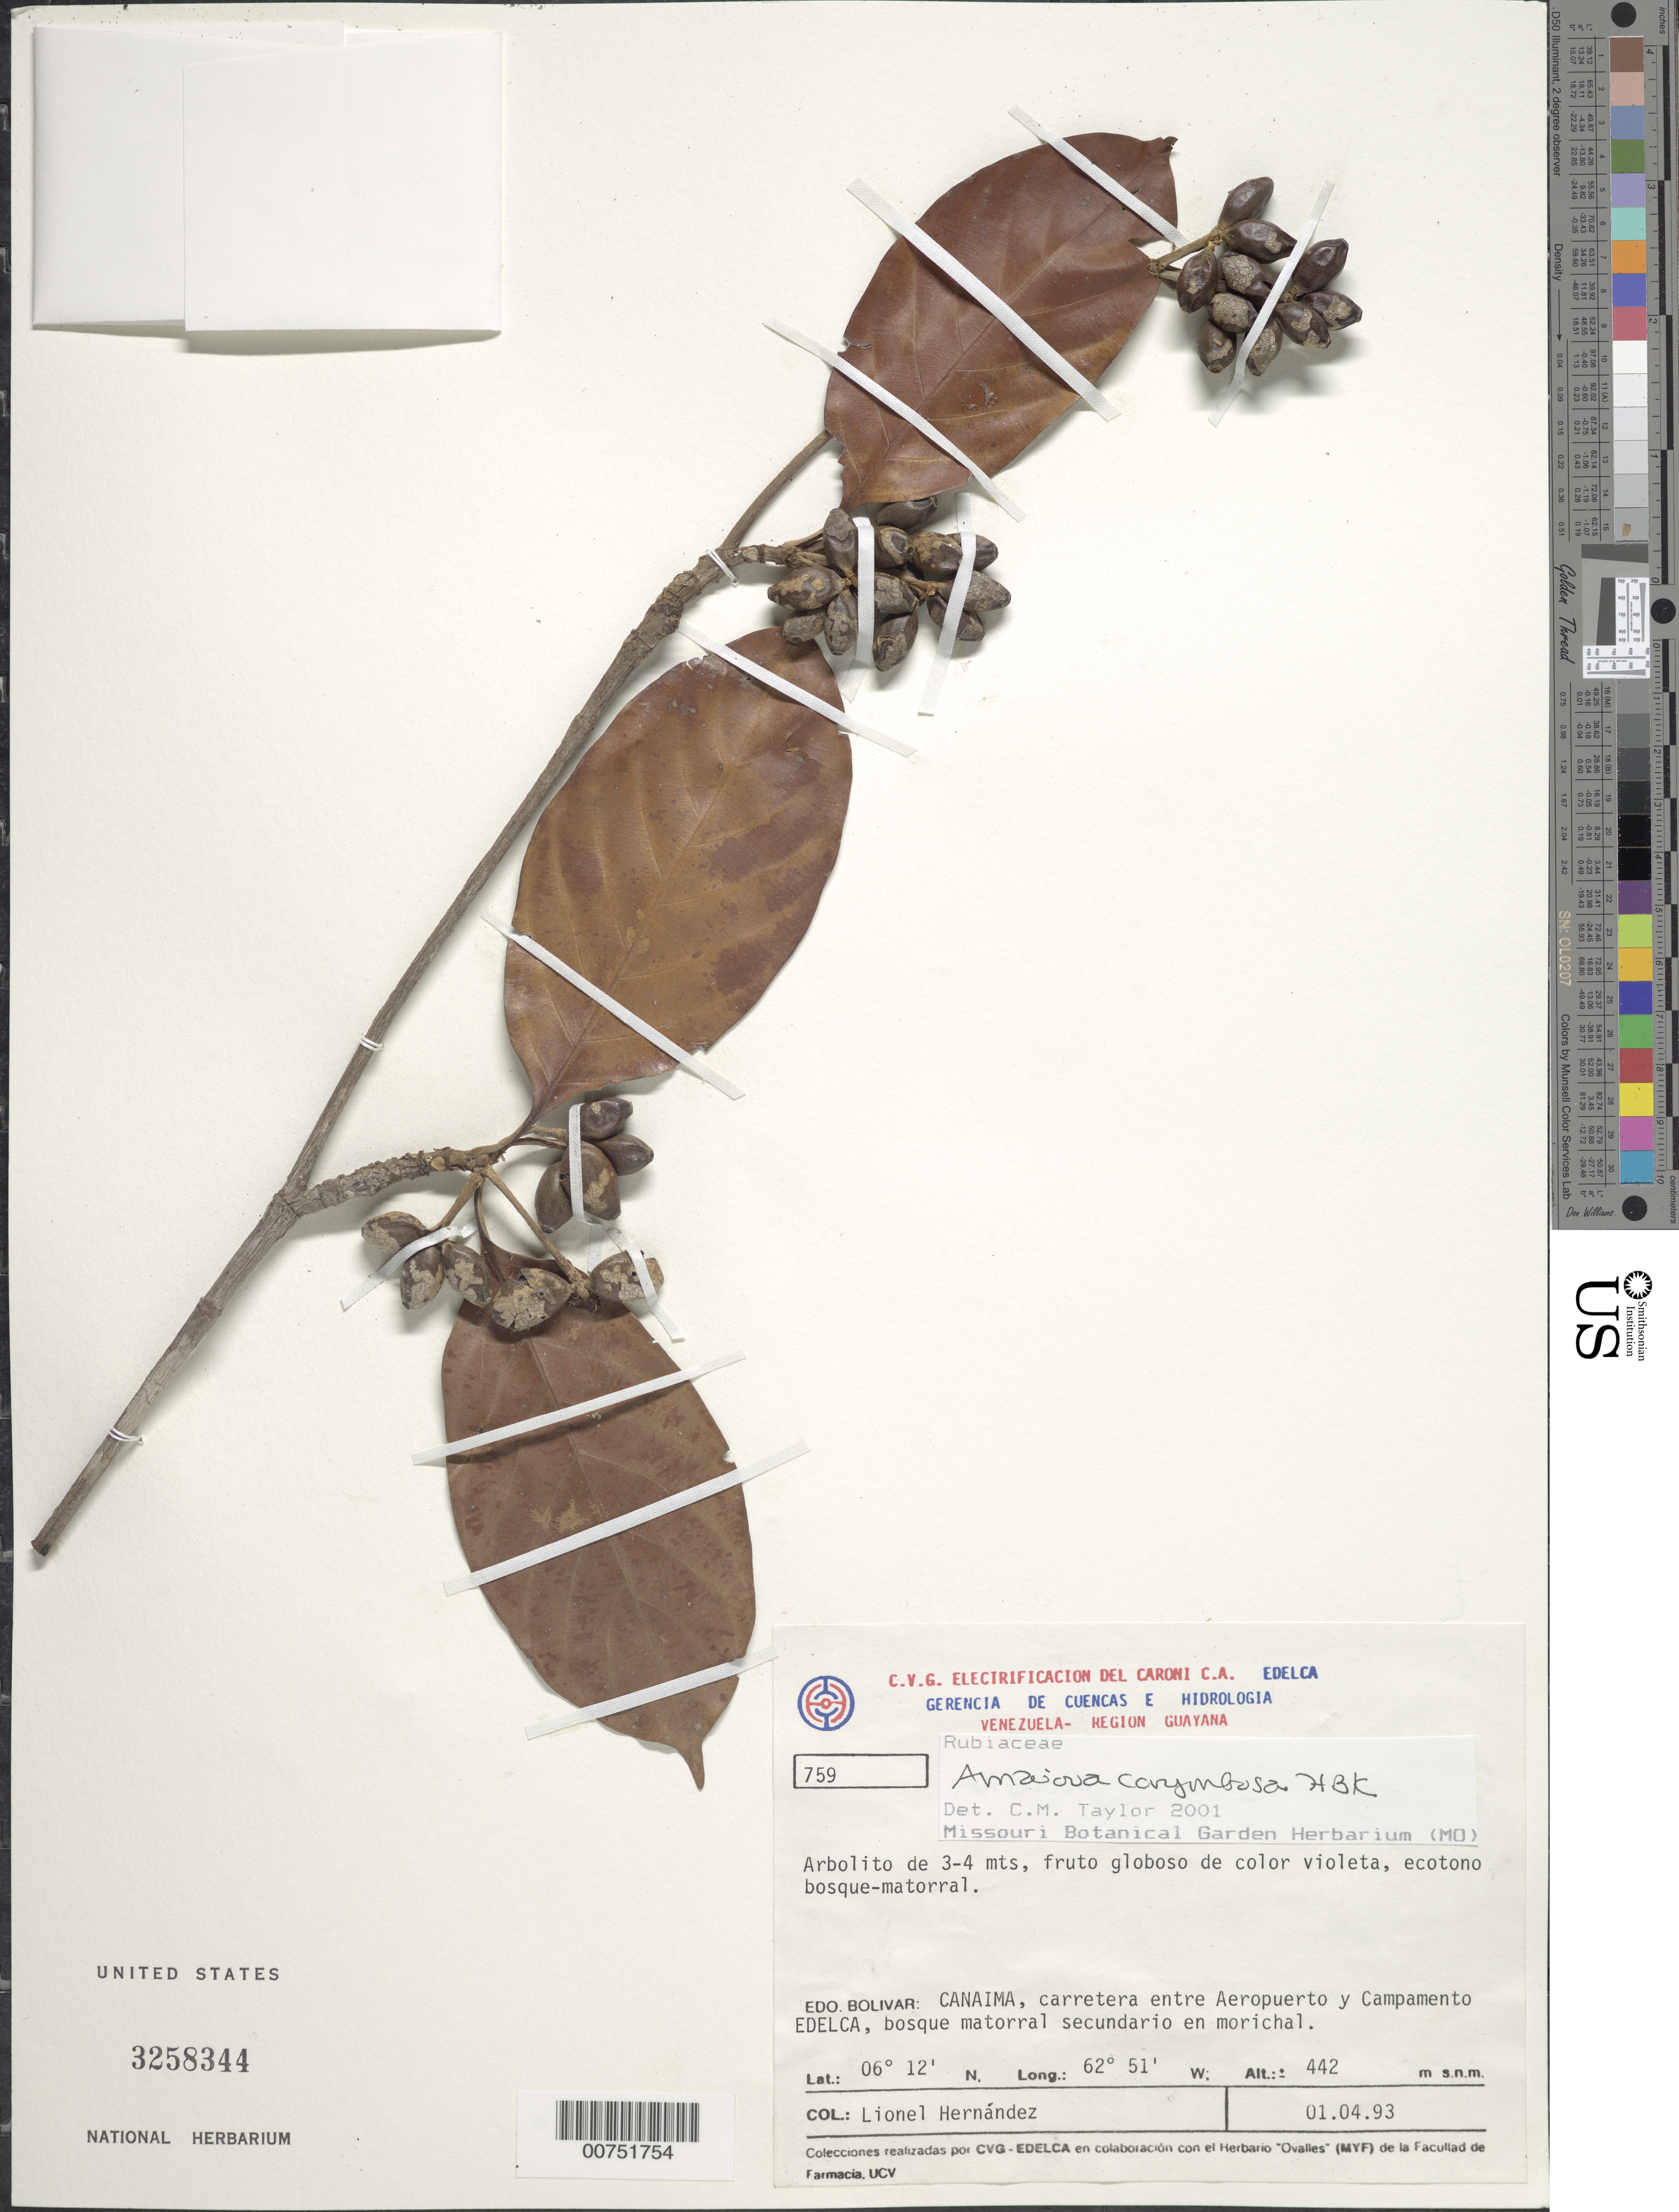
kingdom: Plantae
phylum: Tracheophyta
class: Magnoliopsida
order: Gentianales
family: Rubiaceae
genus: Amaioua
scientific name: Amaioua corymbosa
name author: Kunth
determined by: Taylor, Charlotte M.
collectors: L. Hernández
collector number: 759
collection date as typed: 1-Apr-93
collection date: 1993-04-01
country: Venezuela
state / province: Bolívar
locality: Canaima, carretera entre Aeropuerto y Campamento Edelca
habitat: Bosque matorral secundario en morichal; ecotono bosque-matorral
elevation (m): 442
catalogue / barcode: US 3258344